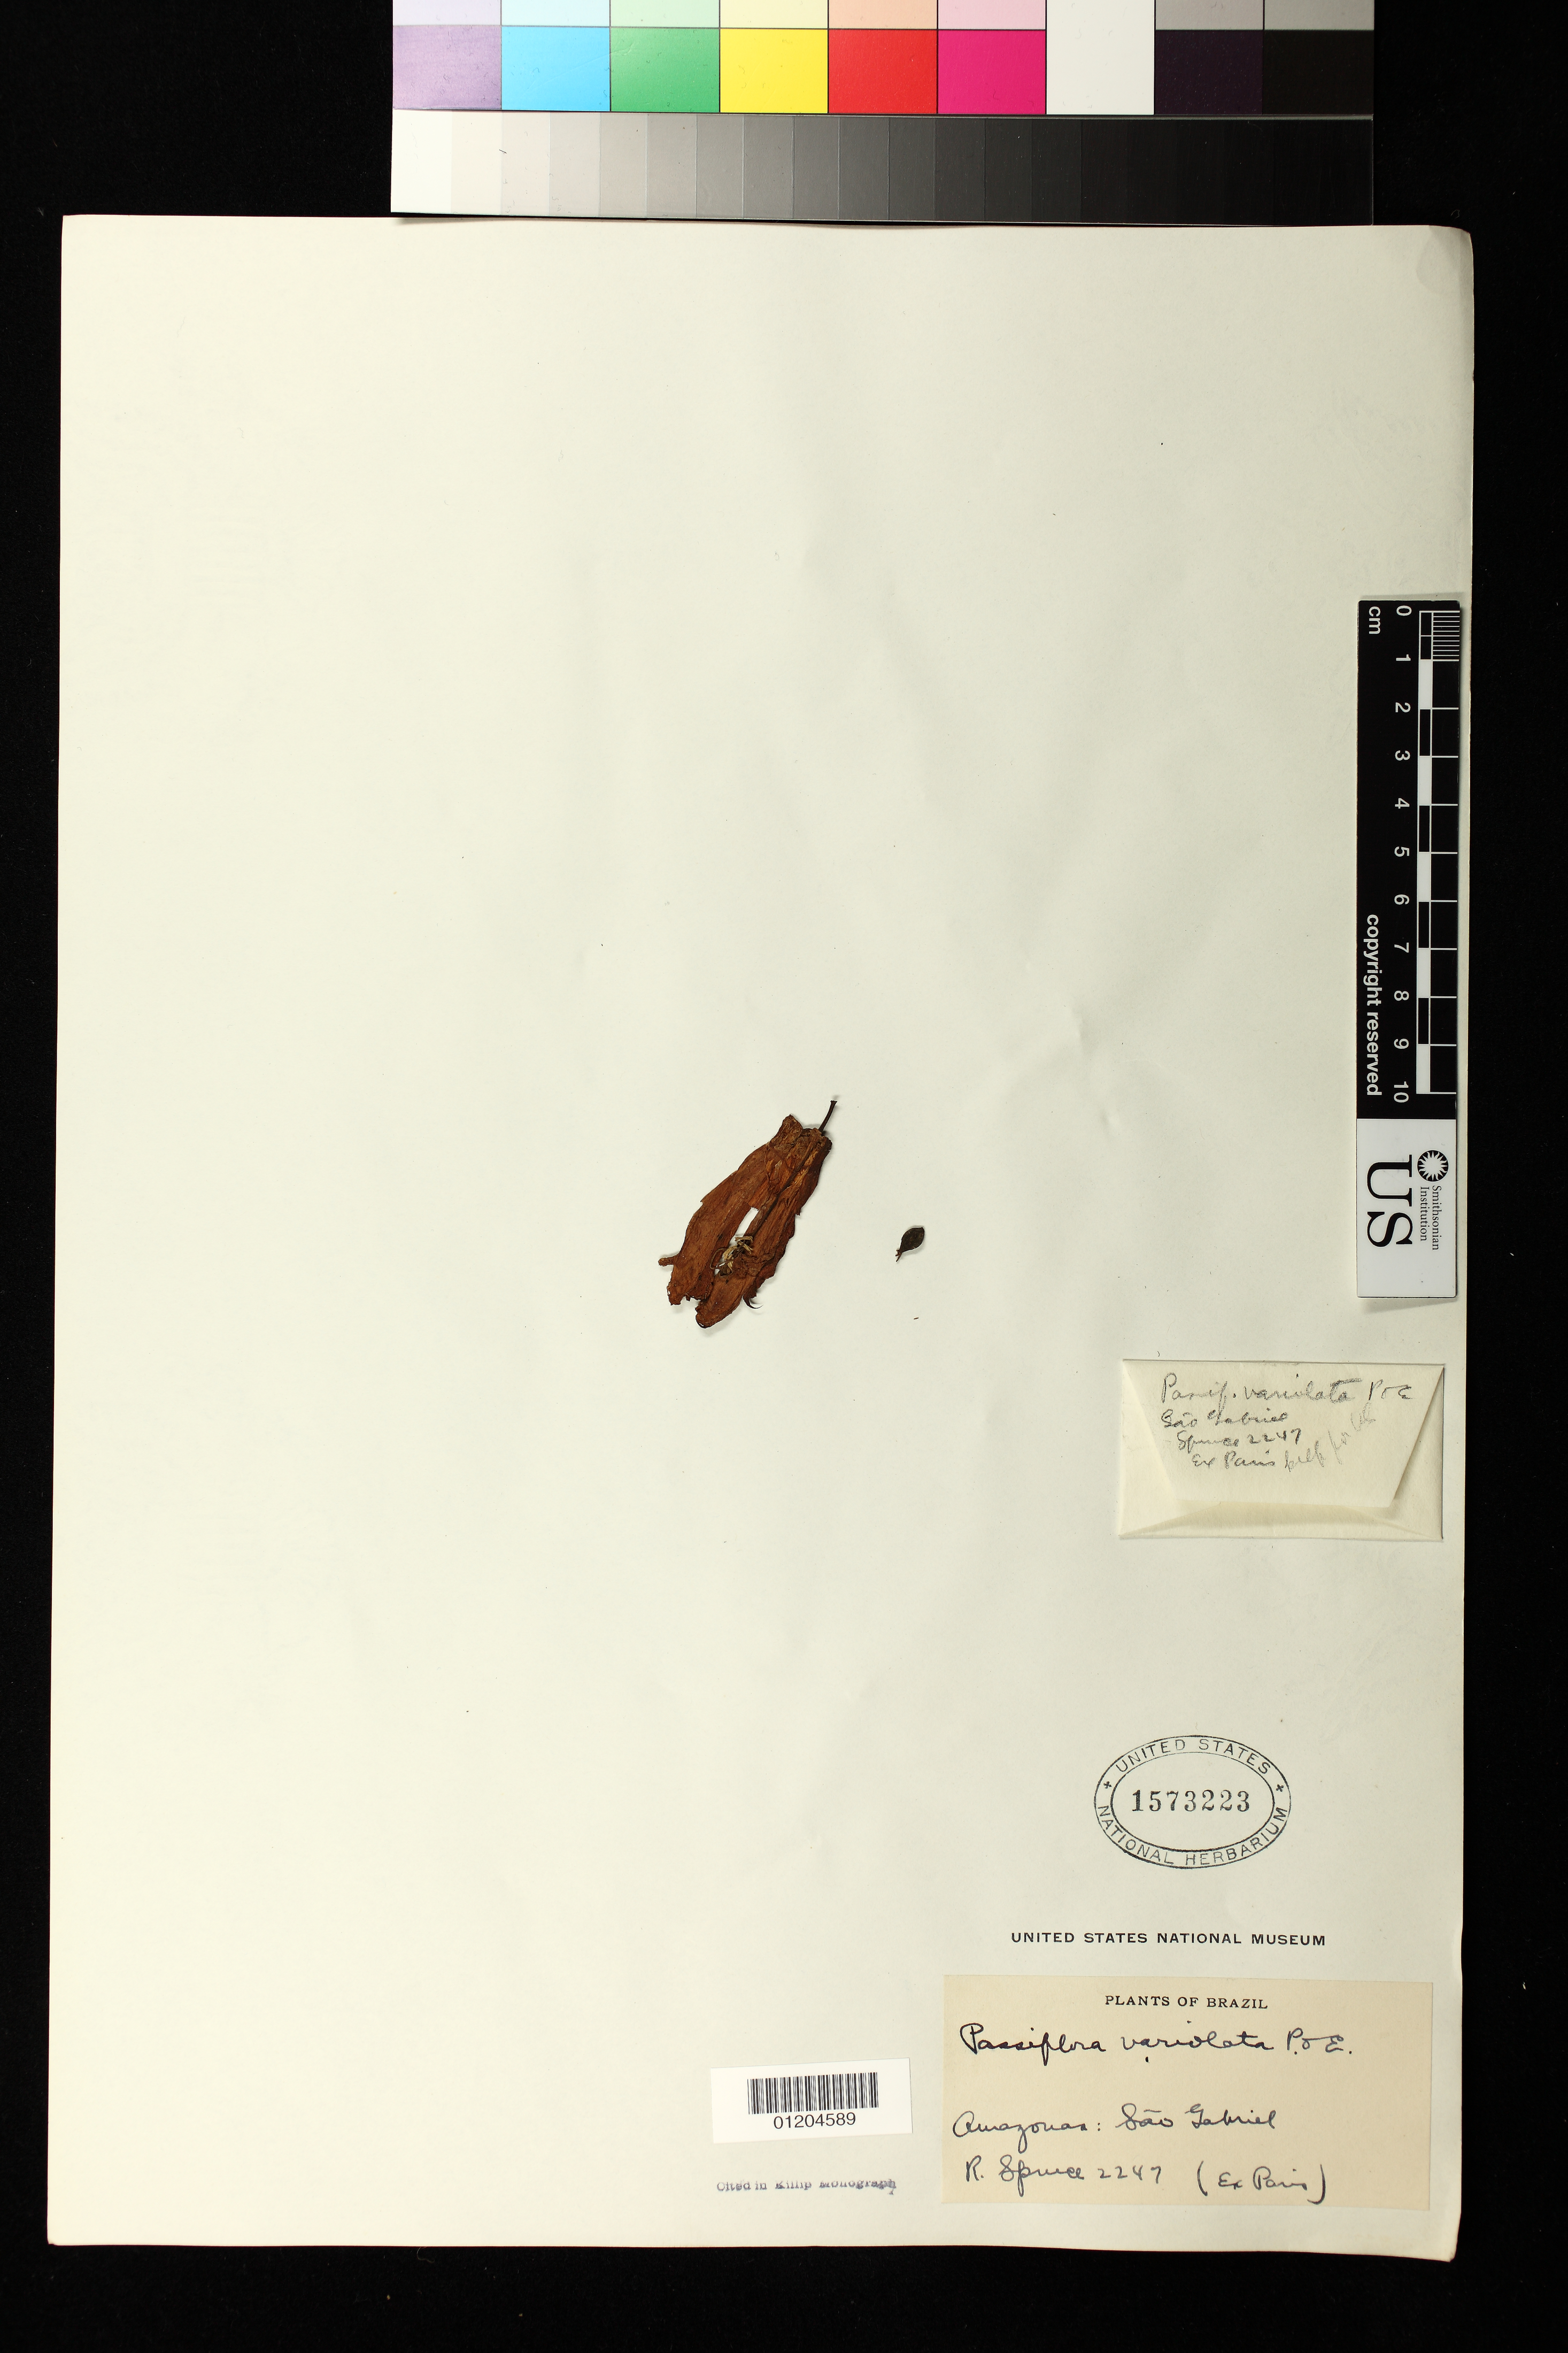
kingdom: Plantae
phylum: Tracheophyta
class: Magnoliopsida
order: Malpighiales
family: Passifloraceae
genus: Passiflora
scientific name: Passiflora variolata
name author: Poepp. & Endl.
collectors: R. Spruce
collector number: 2247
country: Brazil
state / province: Amazonas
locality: Sao Gabriel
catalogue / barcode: US 1573223